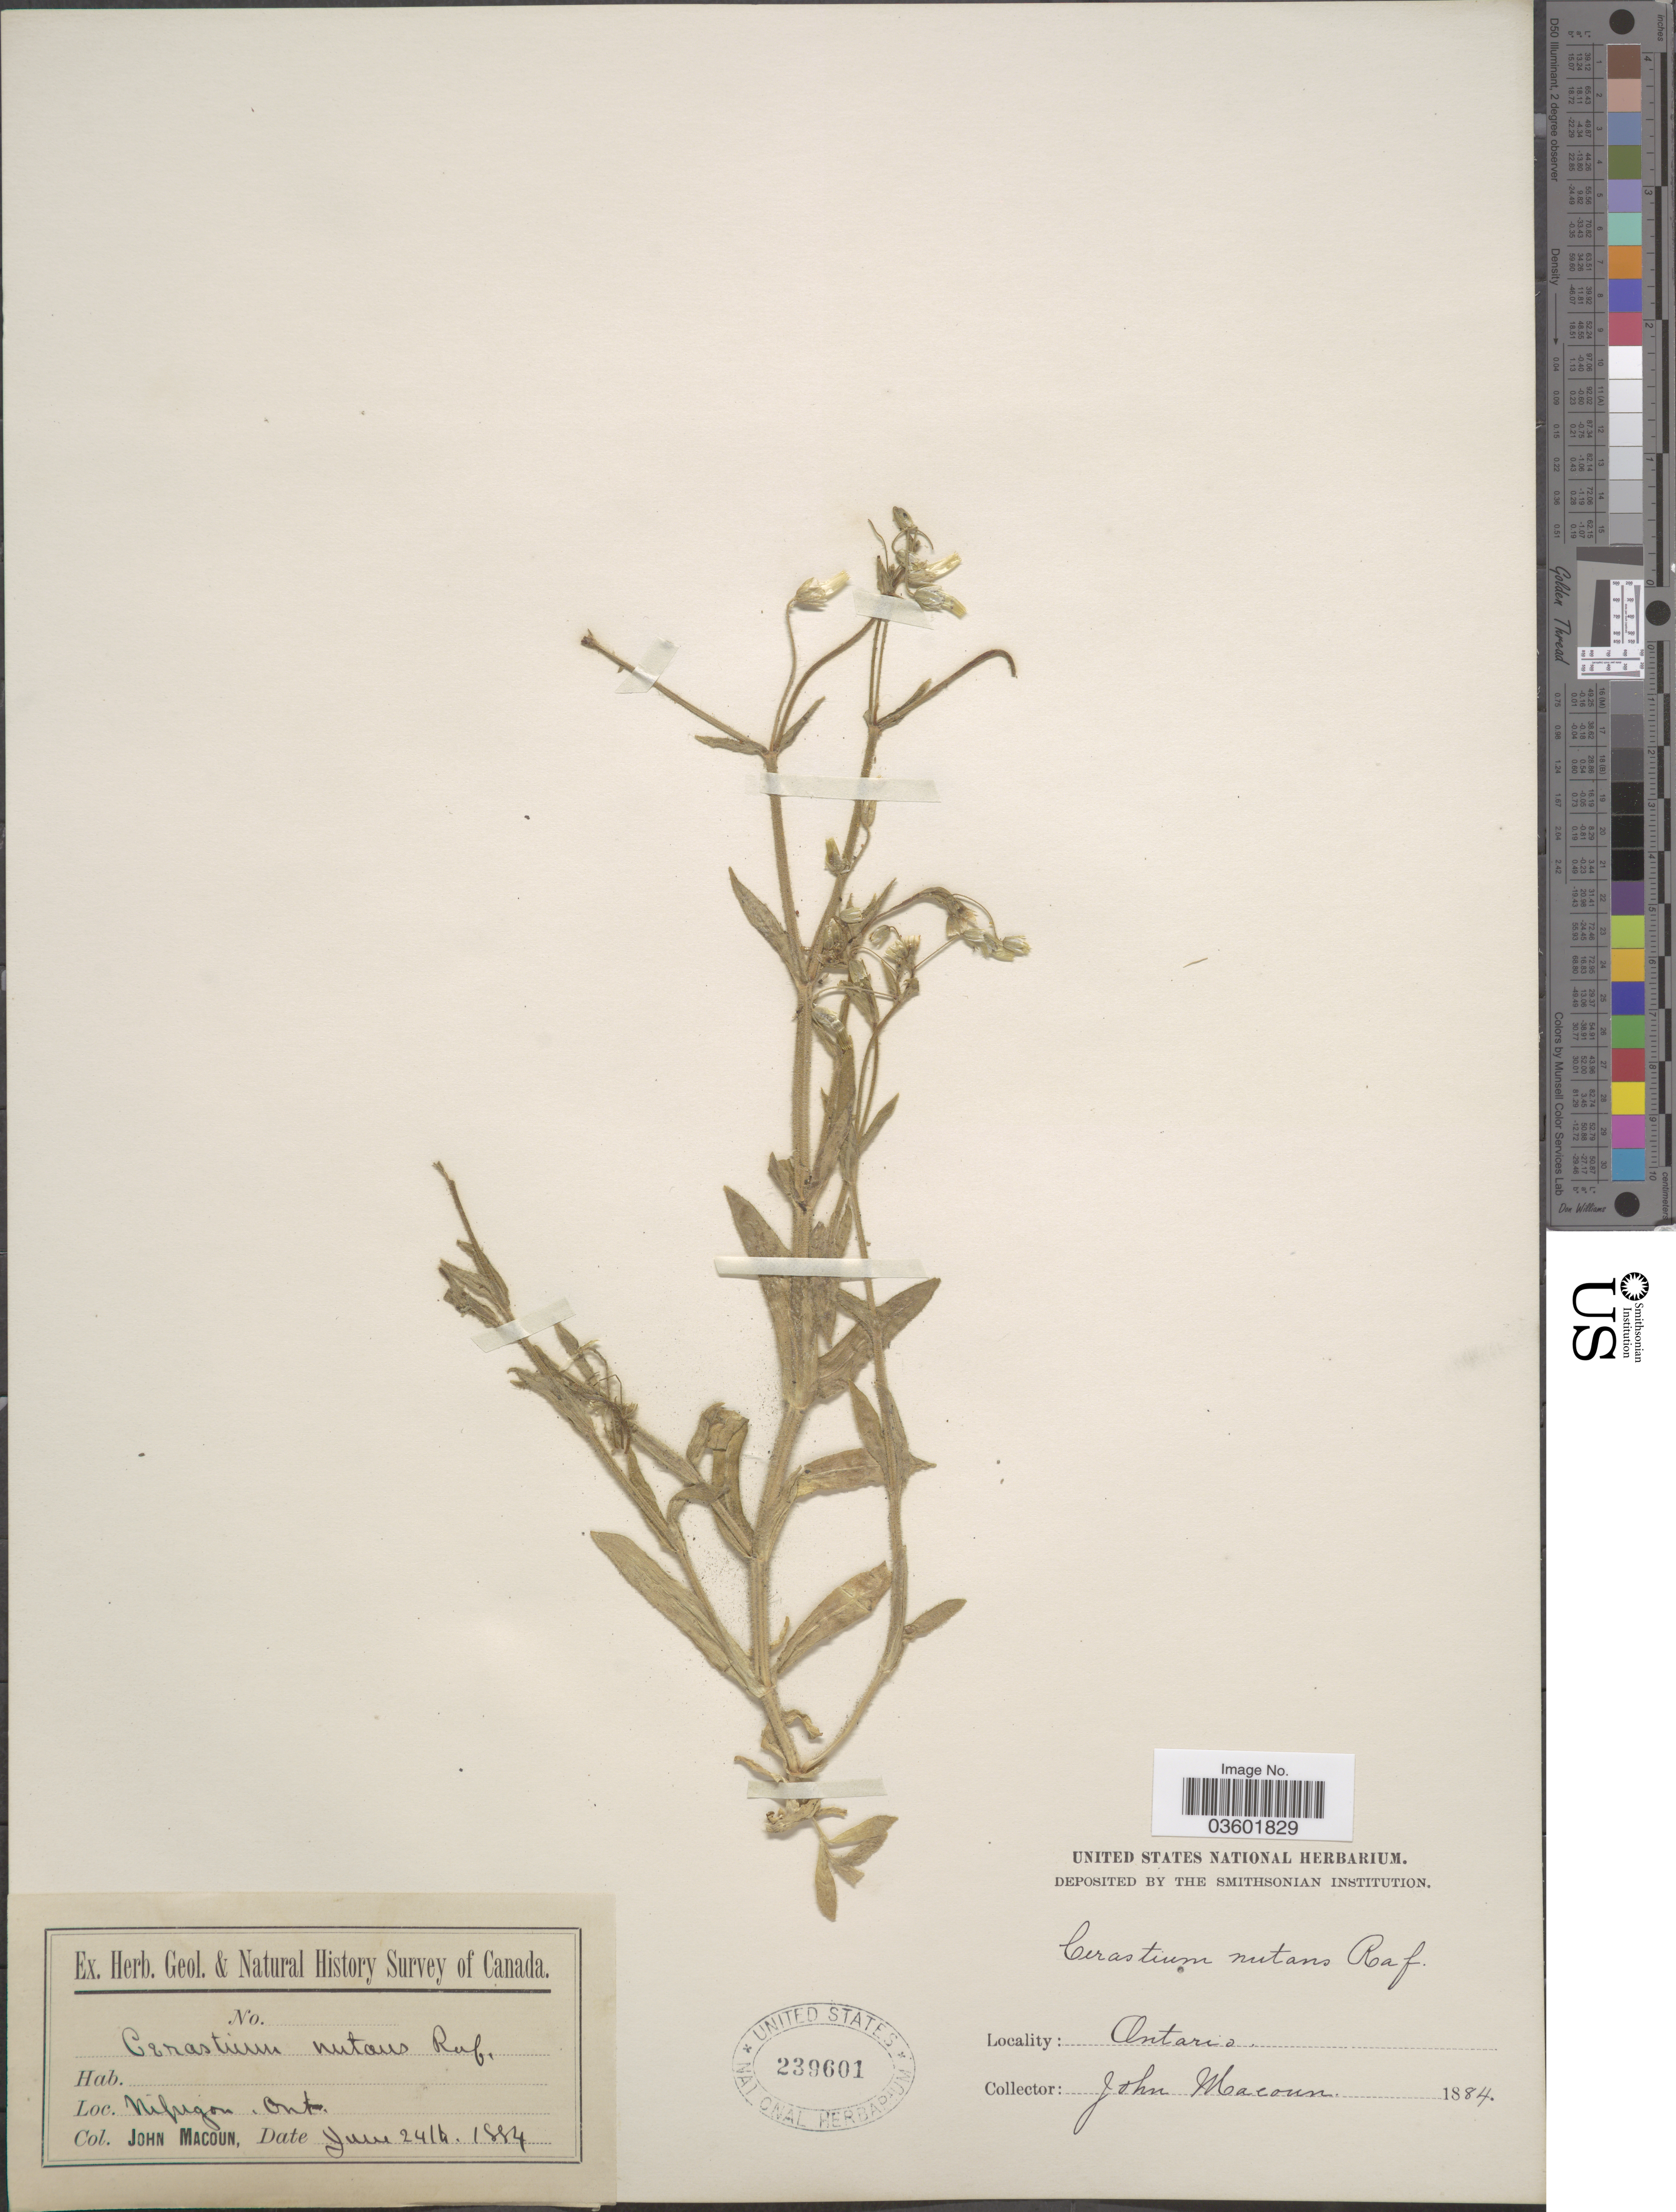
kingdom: Plantae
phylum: Tracheophyta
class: Magnoliopsida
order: Caryophyllales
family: Caryophyllaceae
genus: Cerastium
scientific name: Cerastium longipedunculatum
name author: Muhl.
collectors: J. Macoun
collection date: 1884-06-24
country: Canada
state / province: Ontario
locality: Nipigon.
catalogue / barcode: US 239601